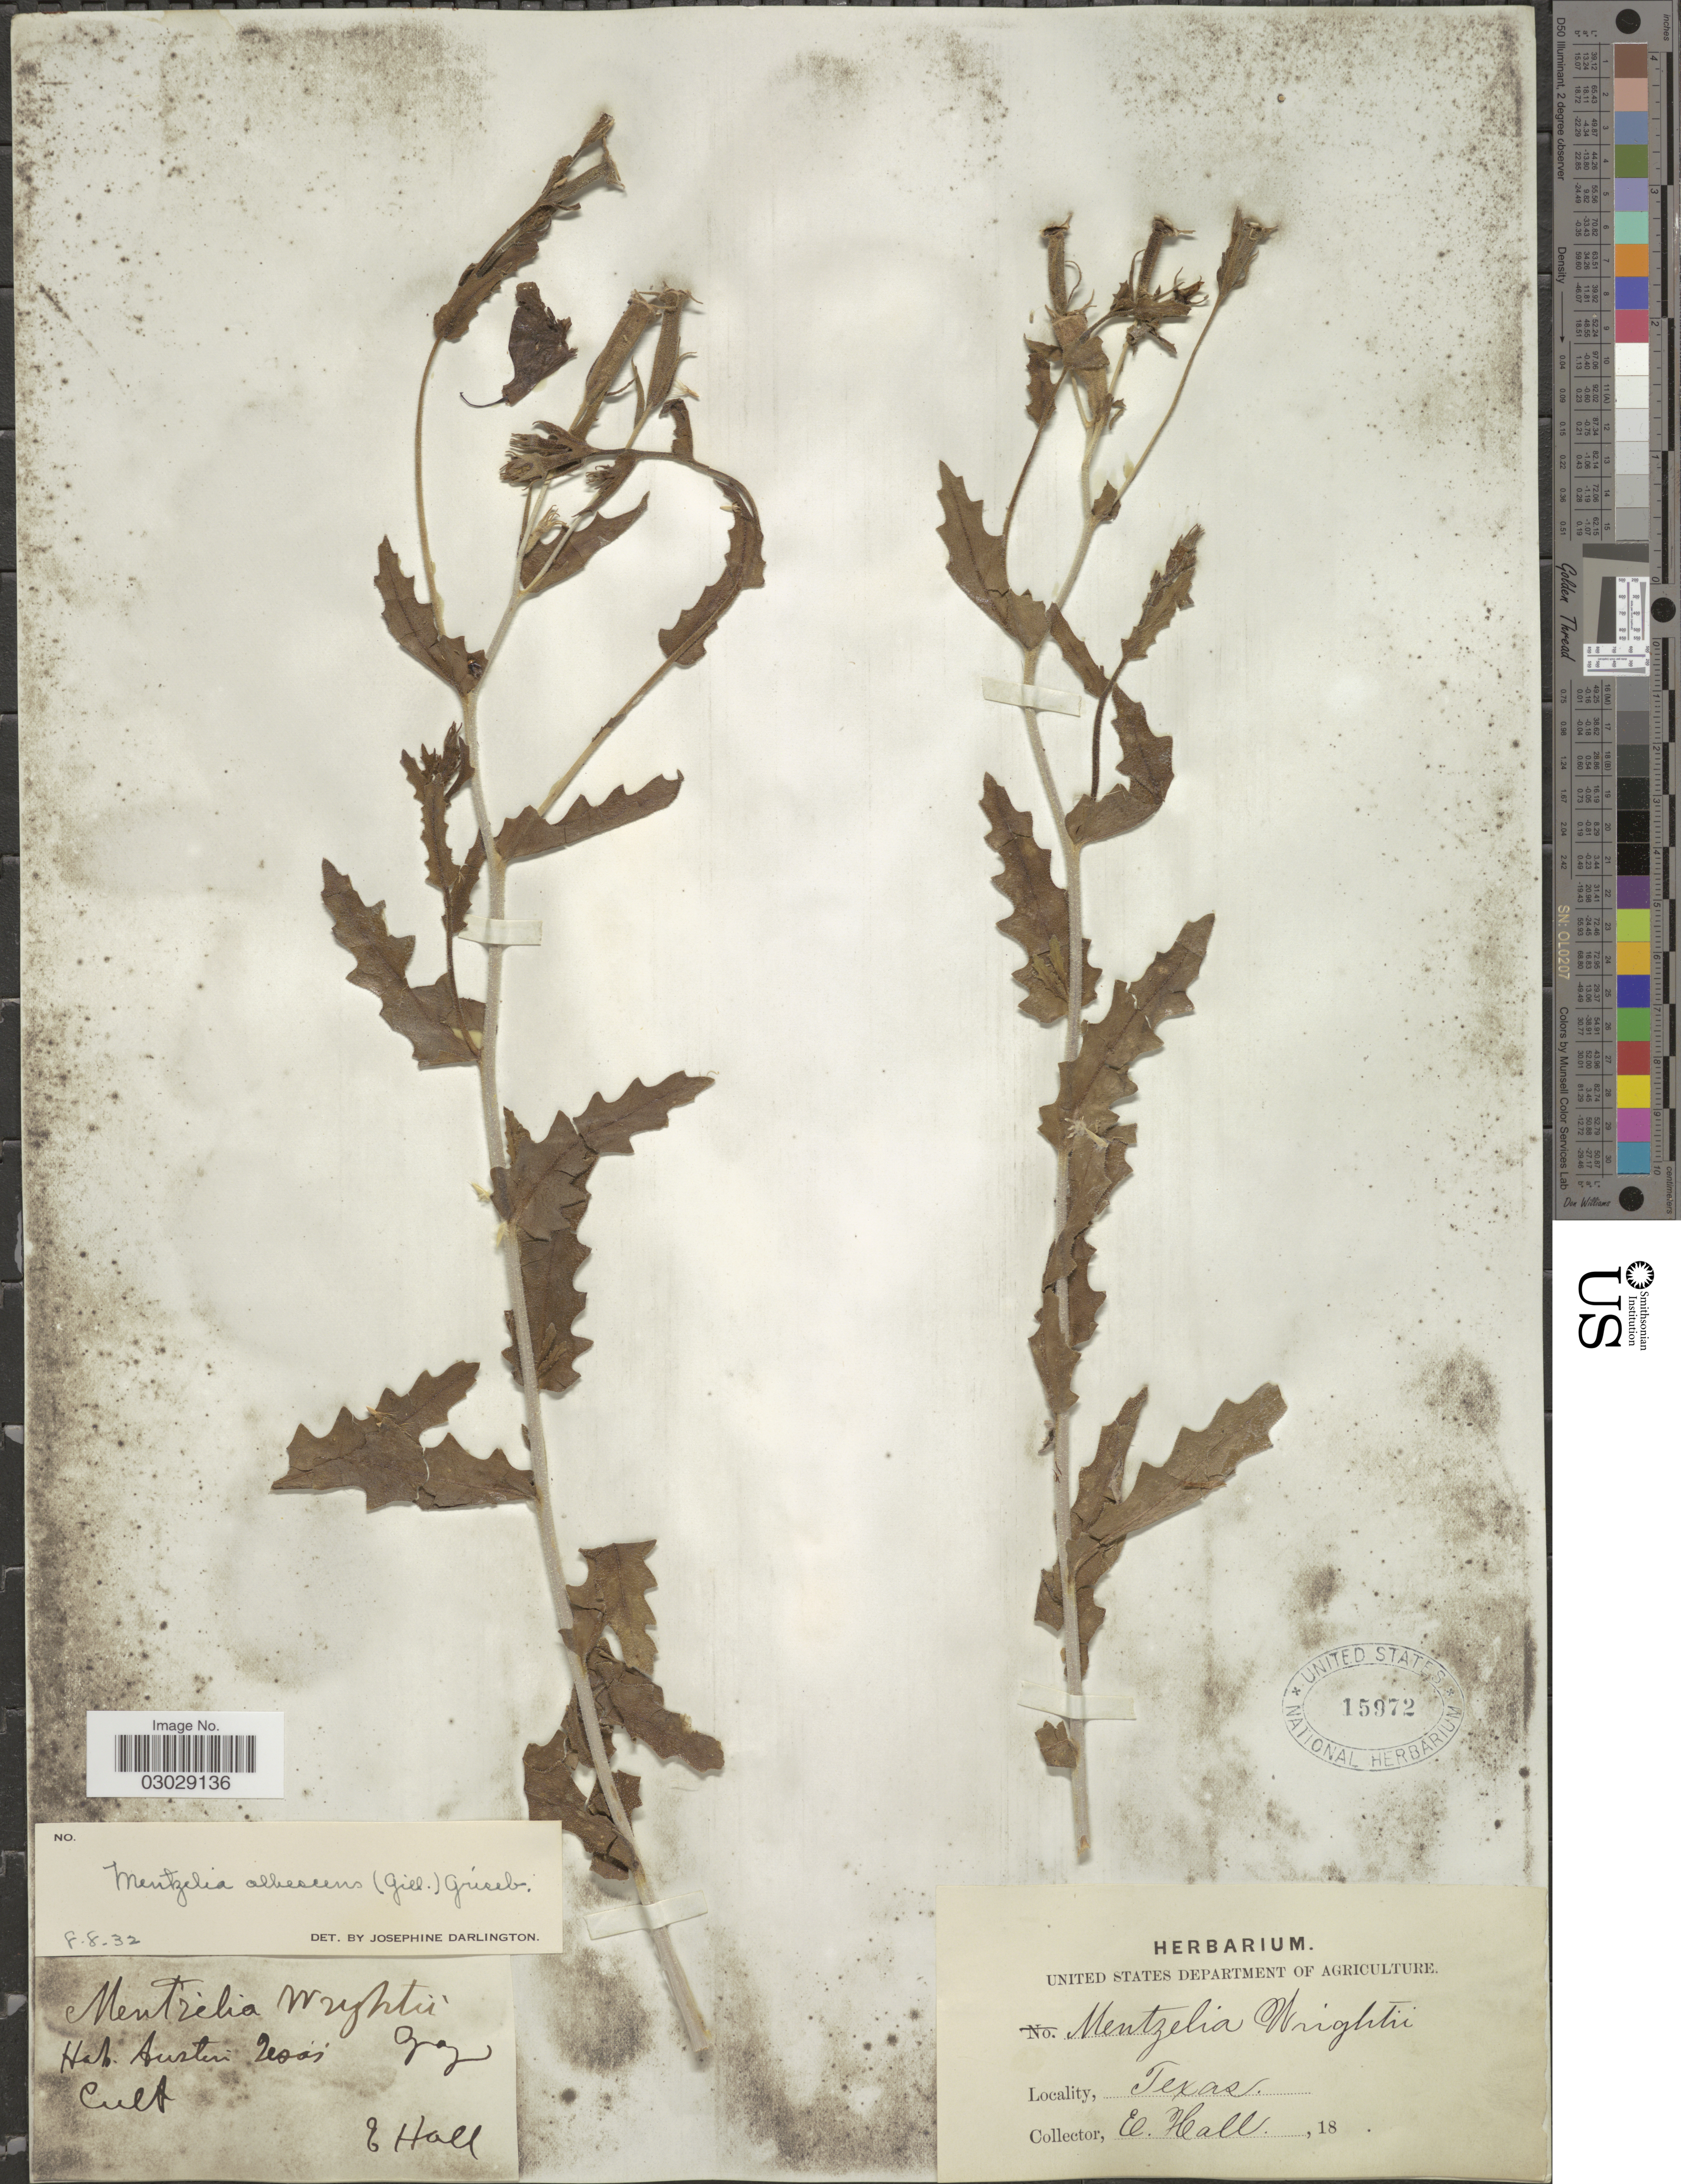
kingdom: Plantae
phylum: Tracheophyta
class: Magnoliopsida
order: Cornales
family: Loasaceae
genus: Mentzelia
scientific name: Mentzelia albescens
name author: (Gillies ex Arn.) Griseb.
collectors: E. Hall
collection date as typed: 18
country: United States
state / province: Texas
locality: Austin.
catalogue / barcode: US 15972